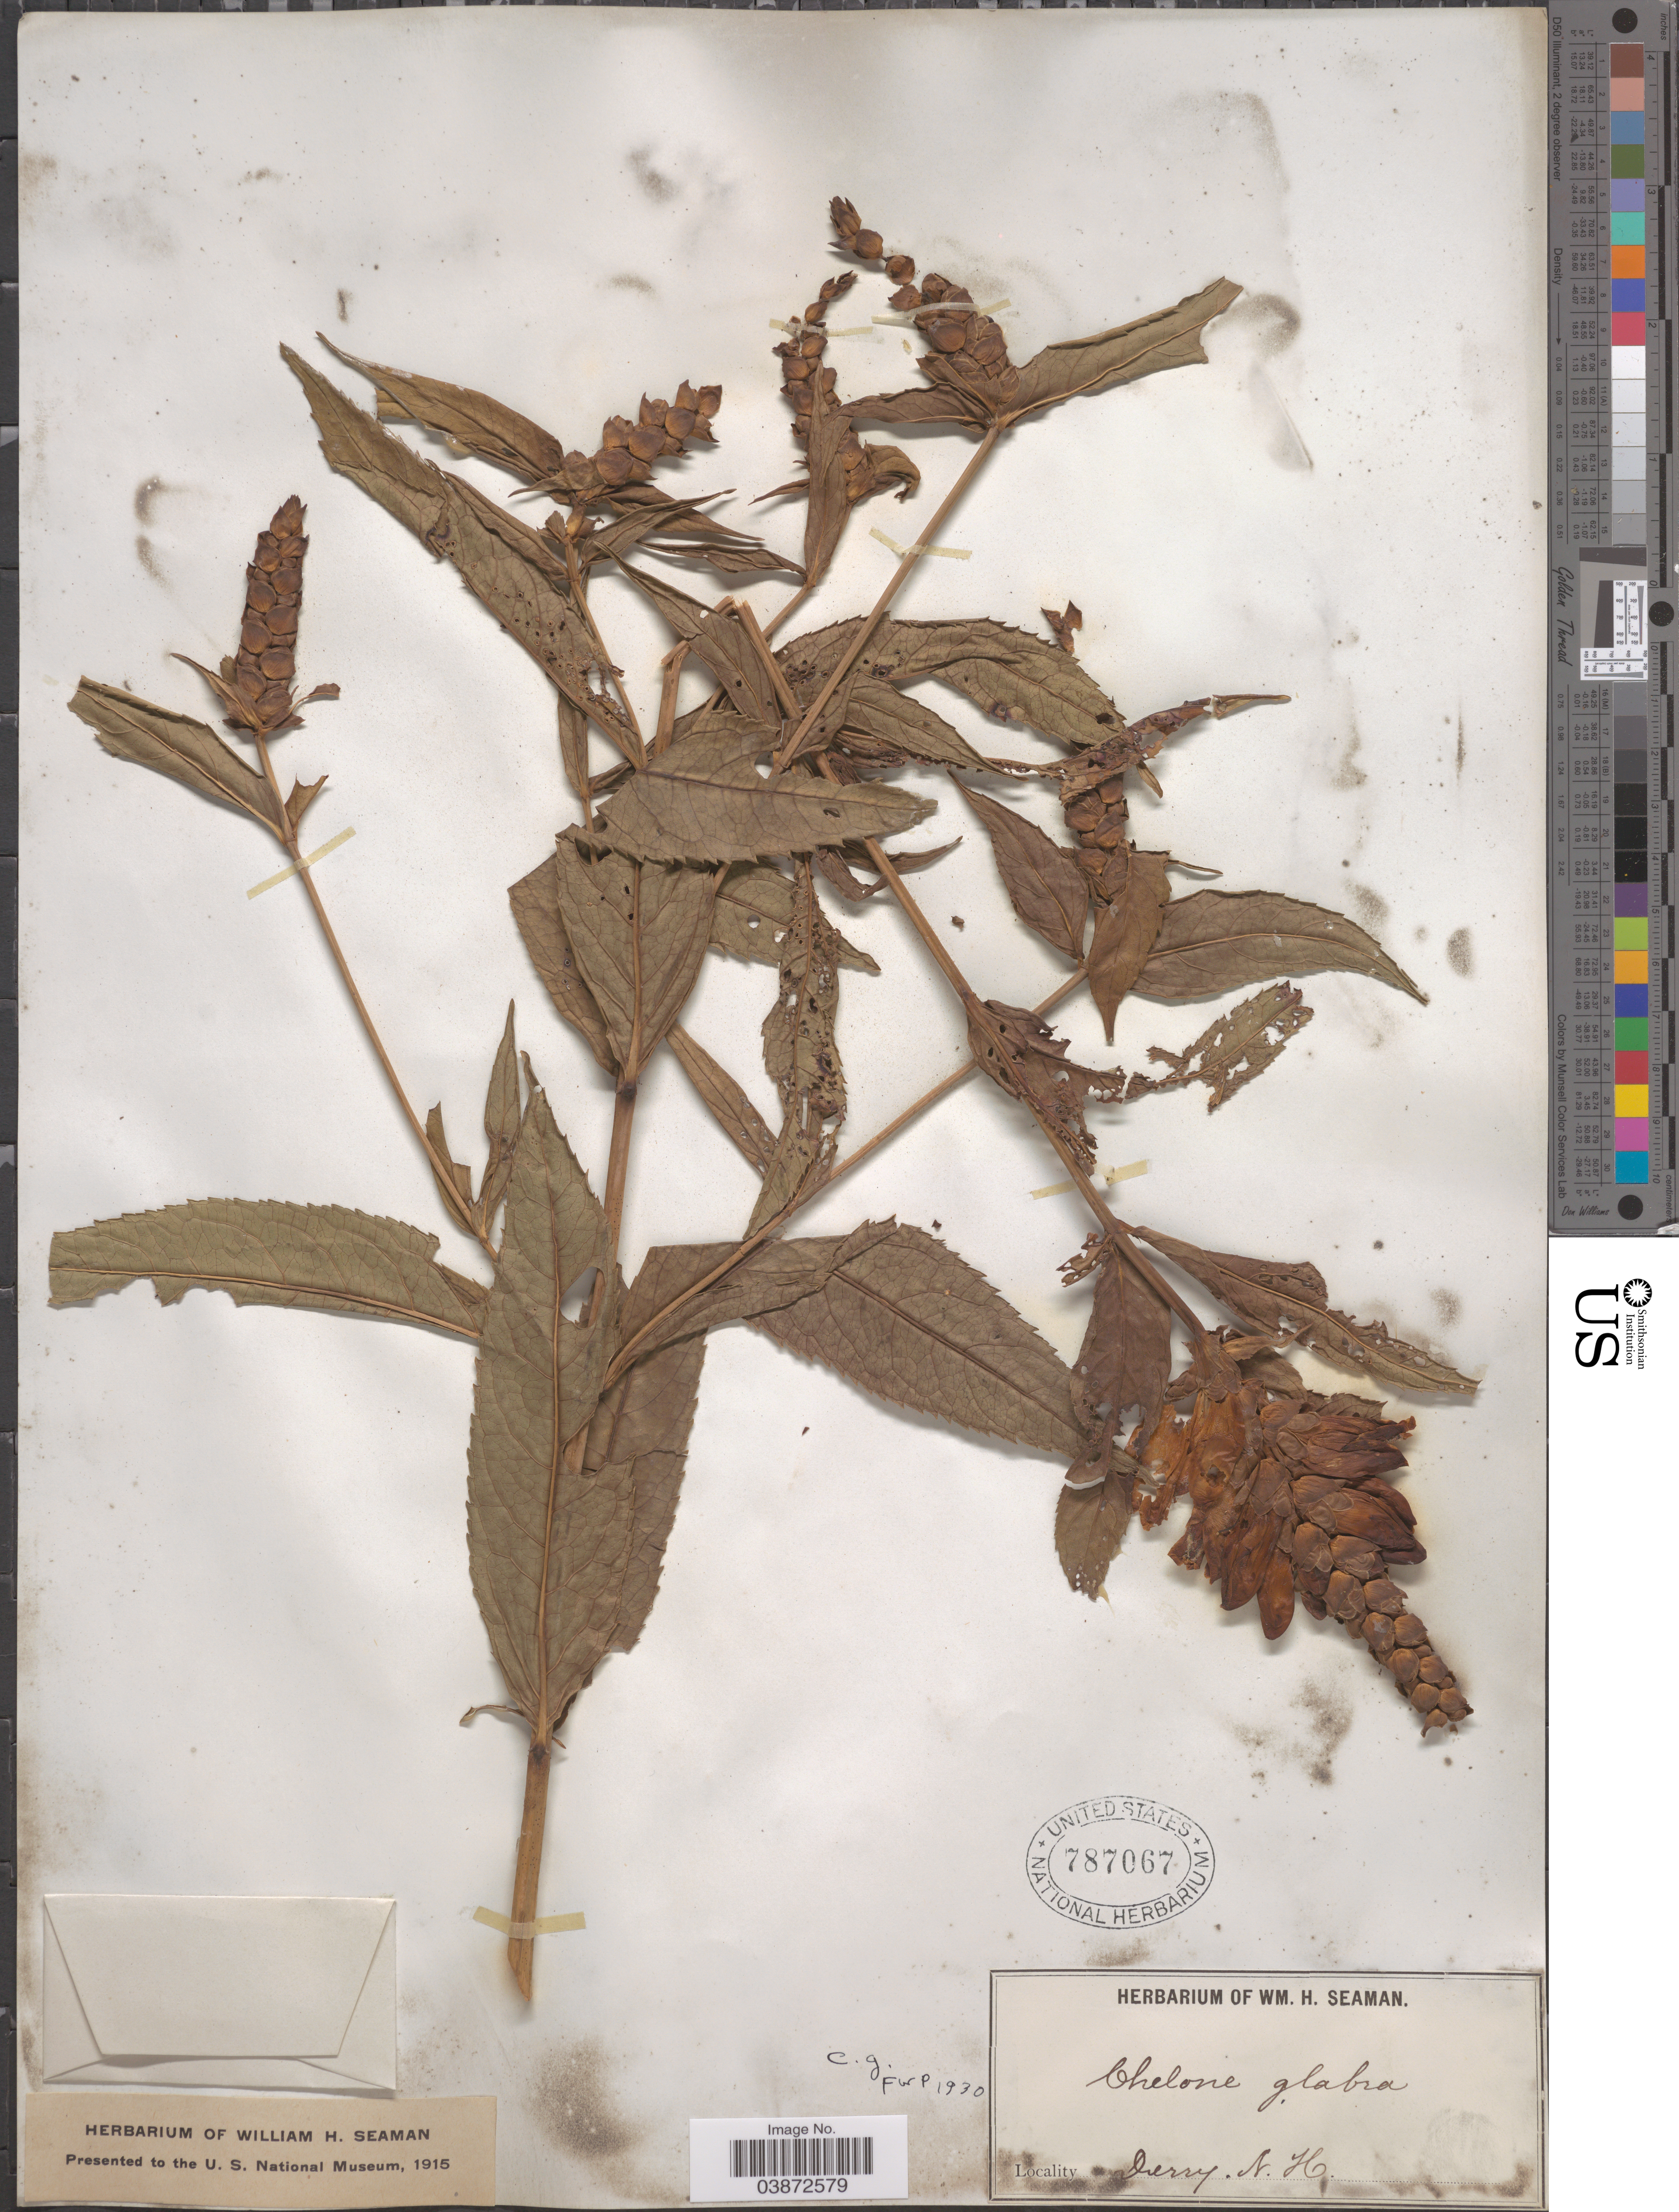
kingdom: Plantae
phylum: Tracheophyta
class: Magnoliopsida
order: Lamiales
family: Plantaginaceae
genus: Chelone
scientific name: Chelone glabra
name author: L.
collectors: Ex herb. W. H. Seaman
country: United States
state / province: New Hampshire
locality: Derry.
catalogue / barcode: US 787067